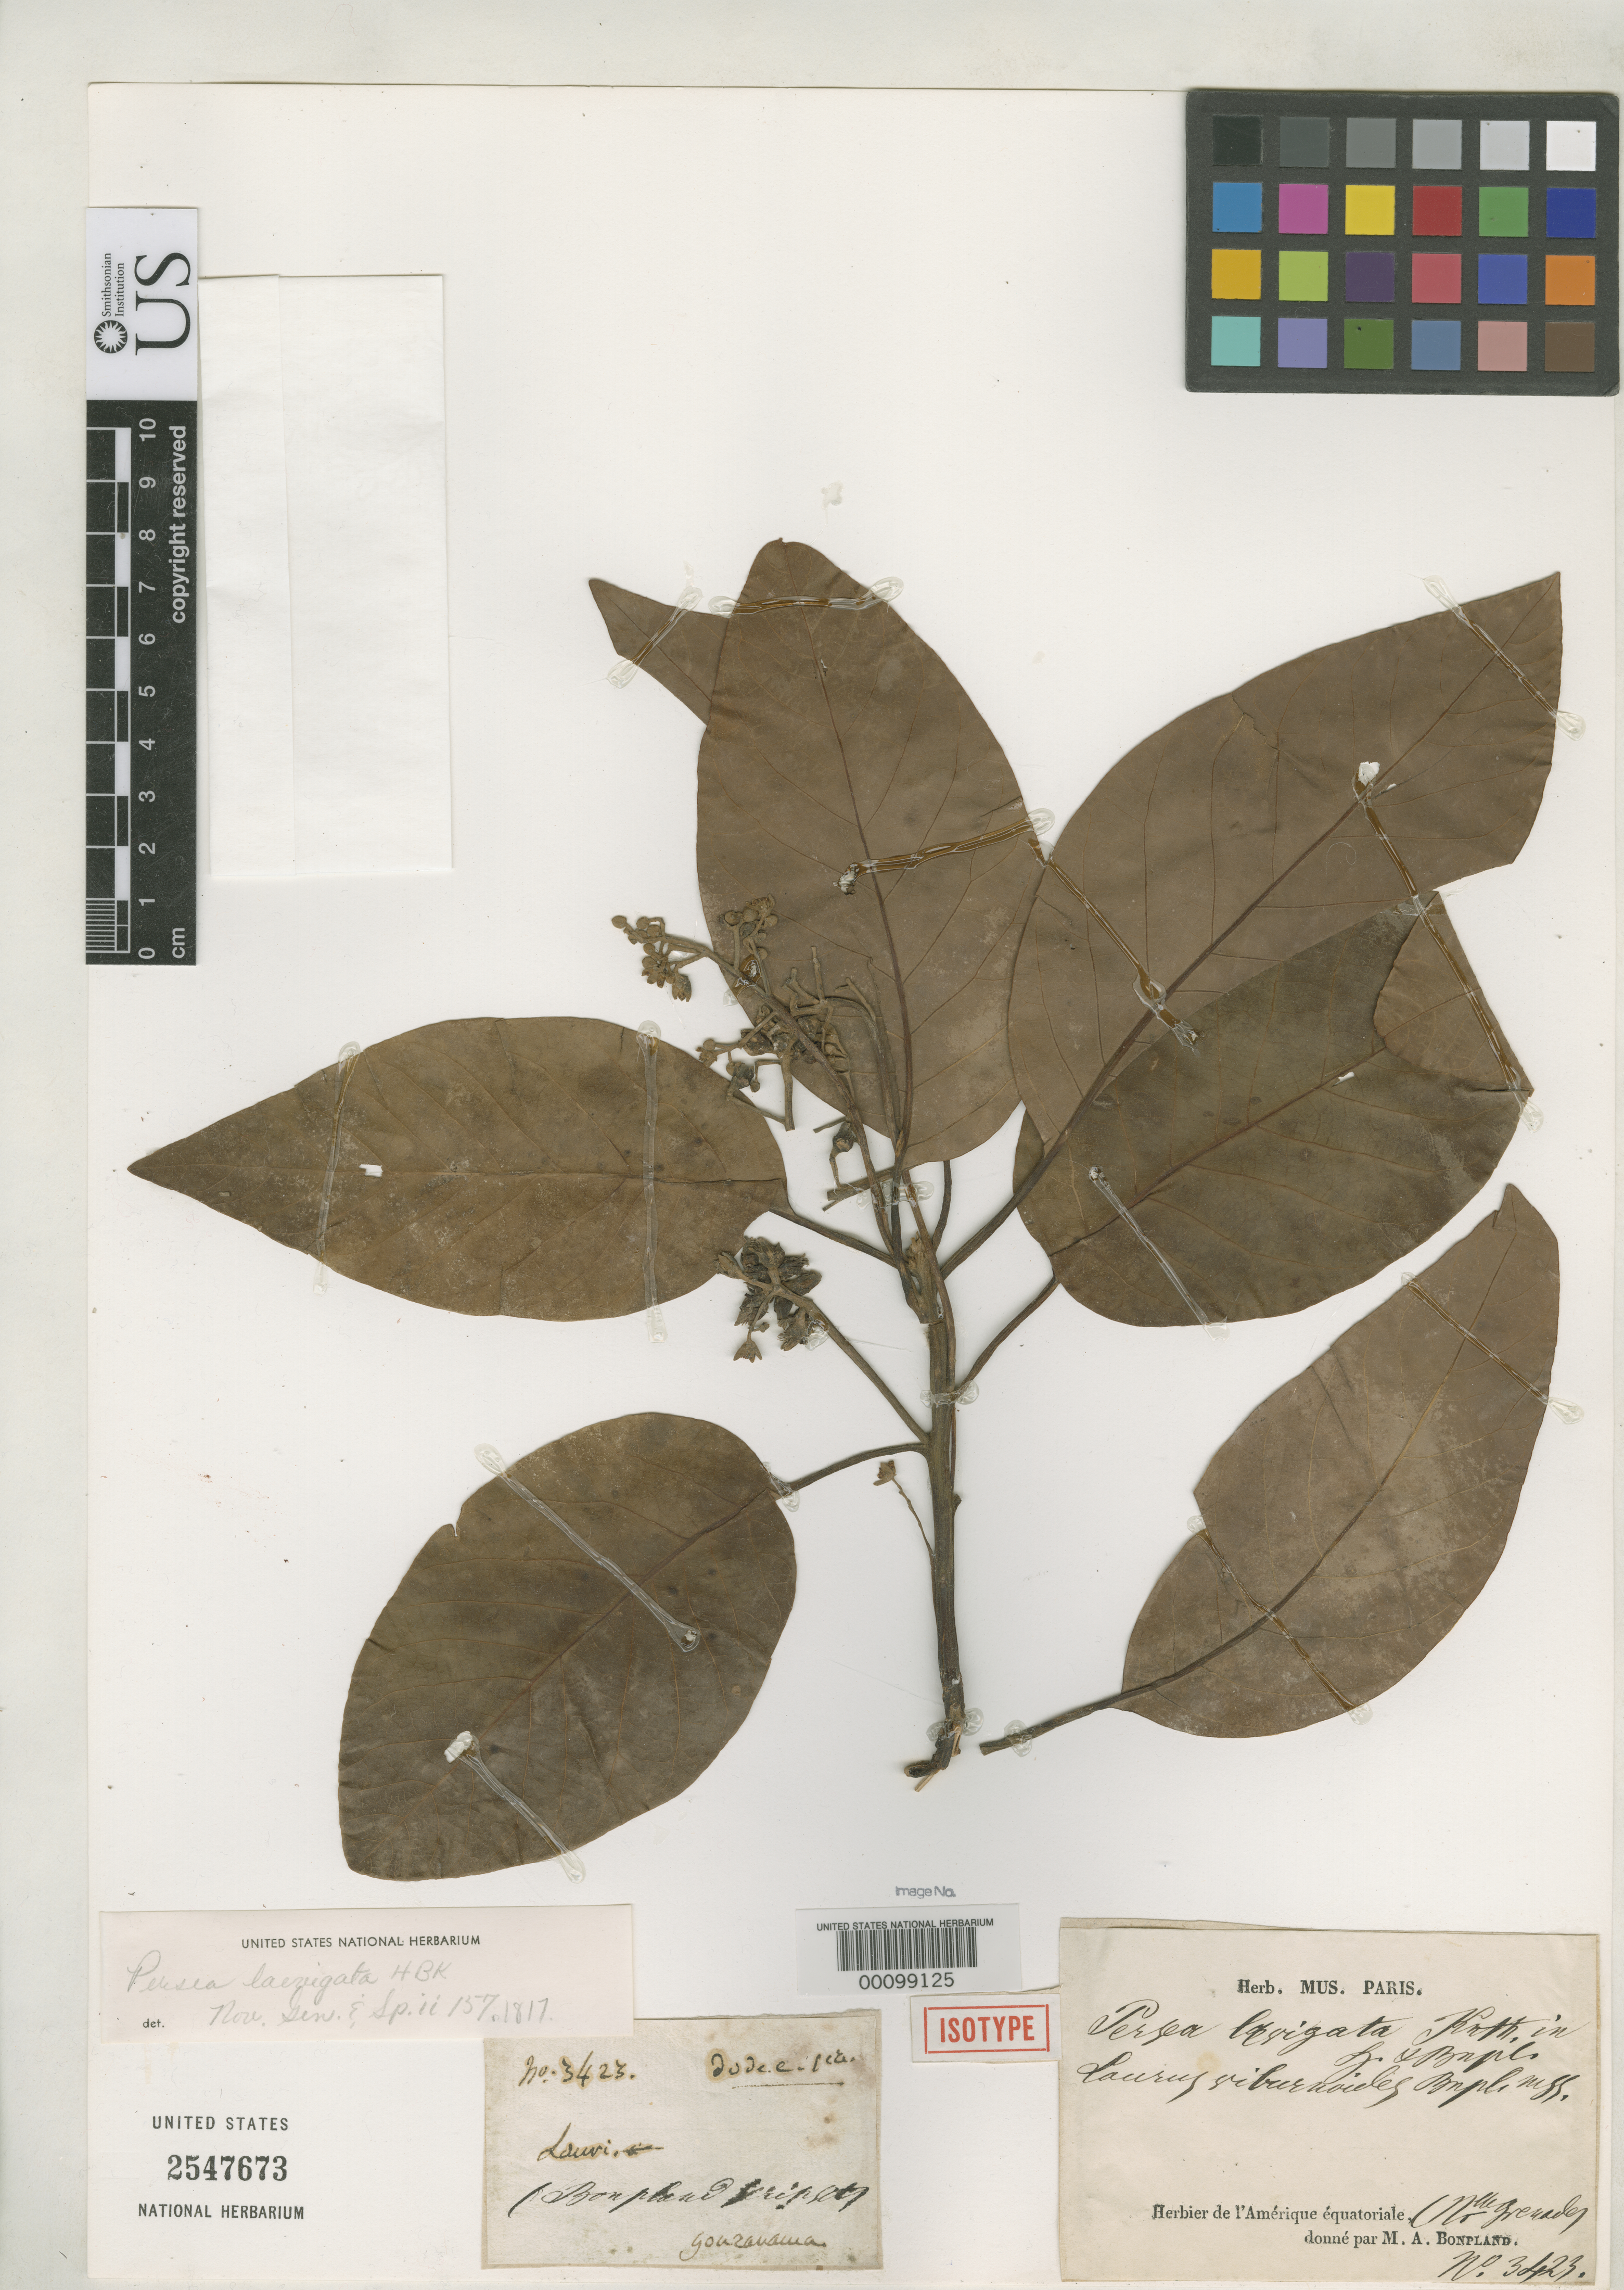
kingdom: Plantae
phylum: Tracheophyta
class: Magnoliopsida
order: Laurales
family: Lauraceae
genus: Persea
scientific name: Persea laevigata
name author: Kunth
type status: Isotype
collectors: A. J. A. Bonpland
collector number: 219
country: Colombia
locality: Nlle. Grenada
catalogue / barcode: US 2547673